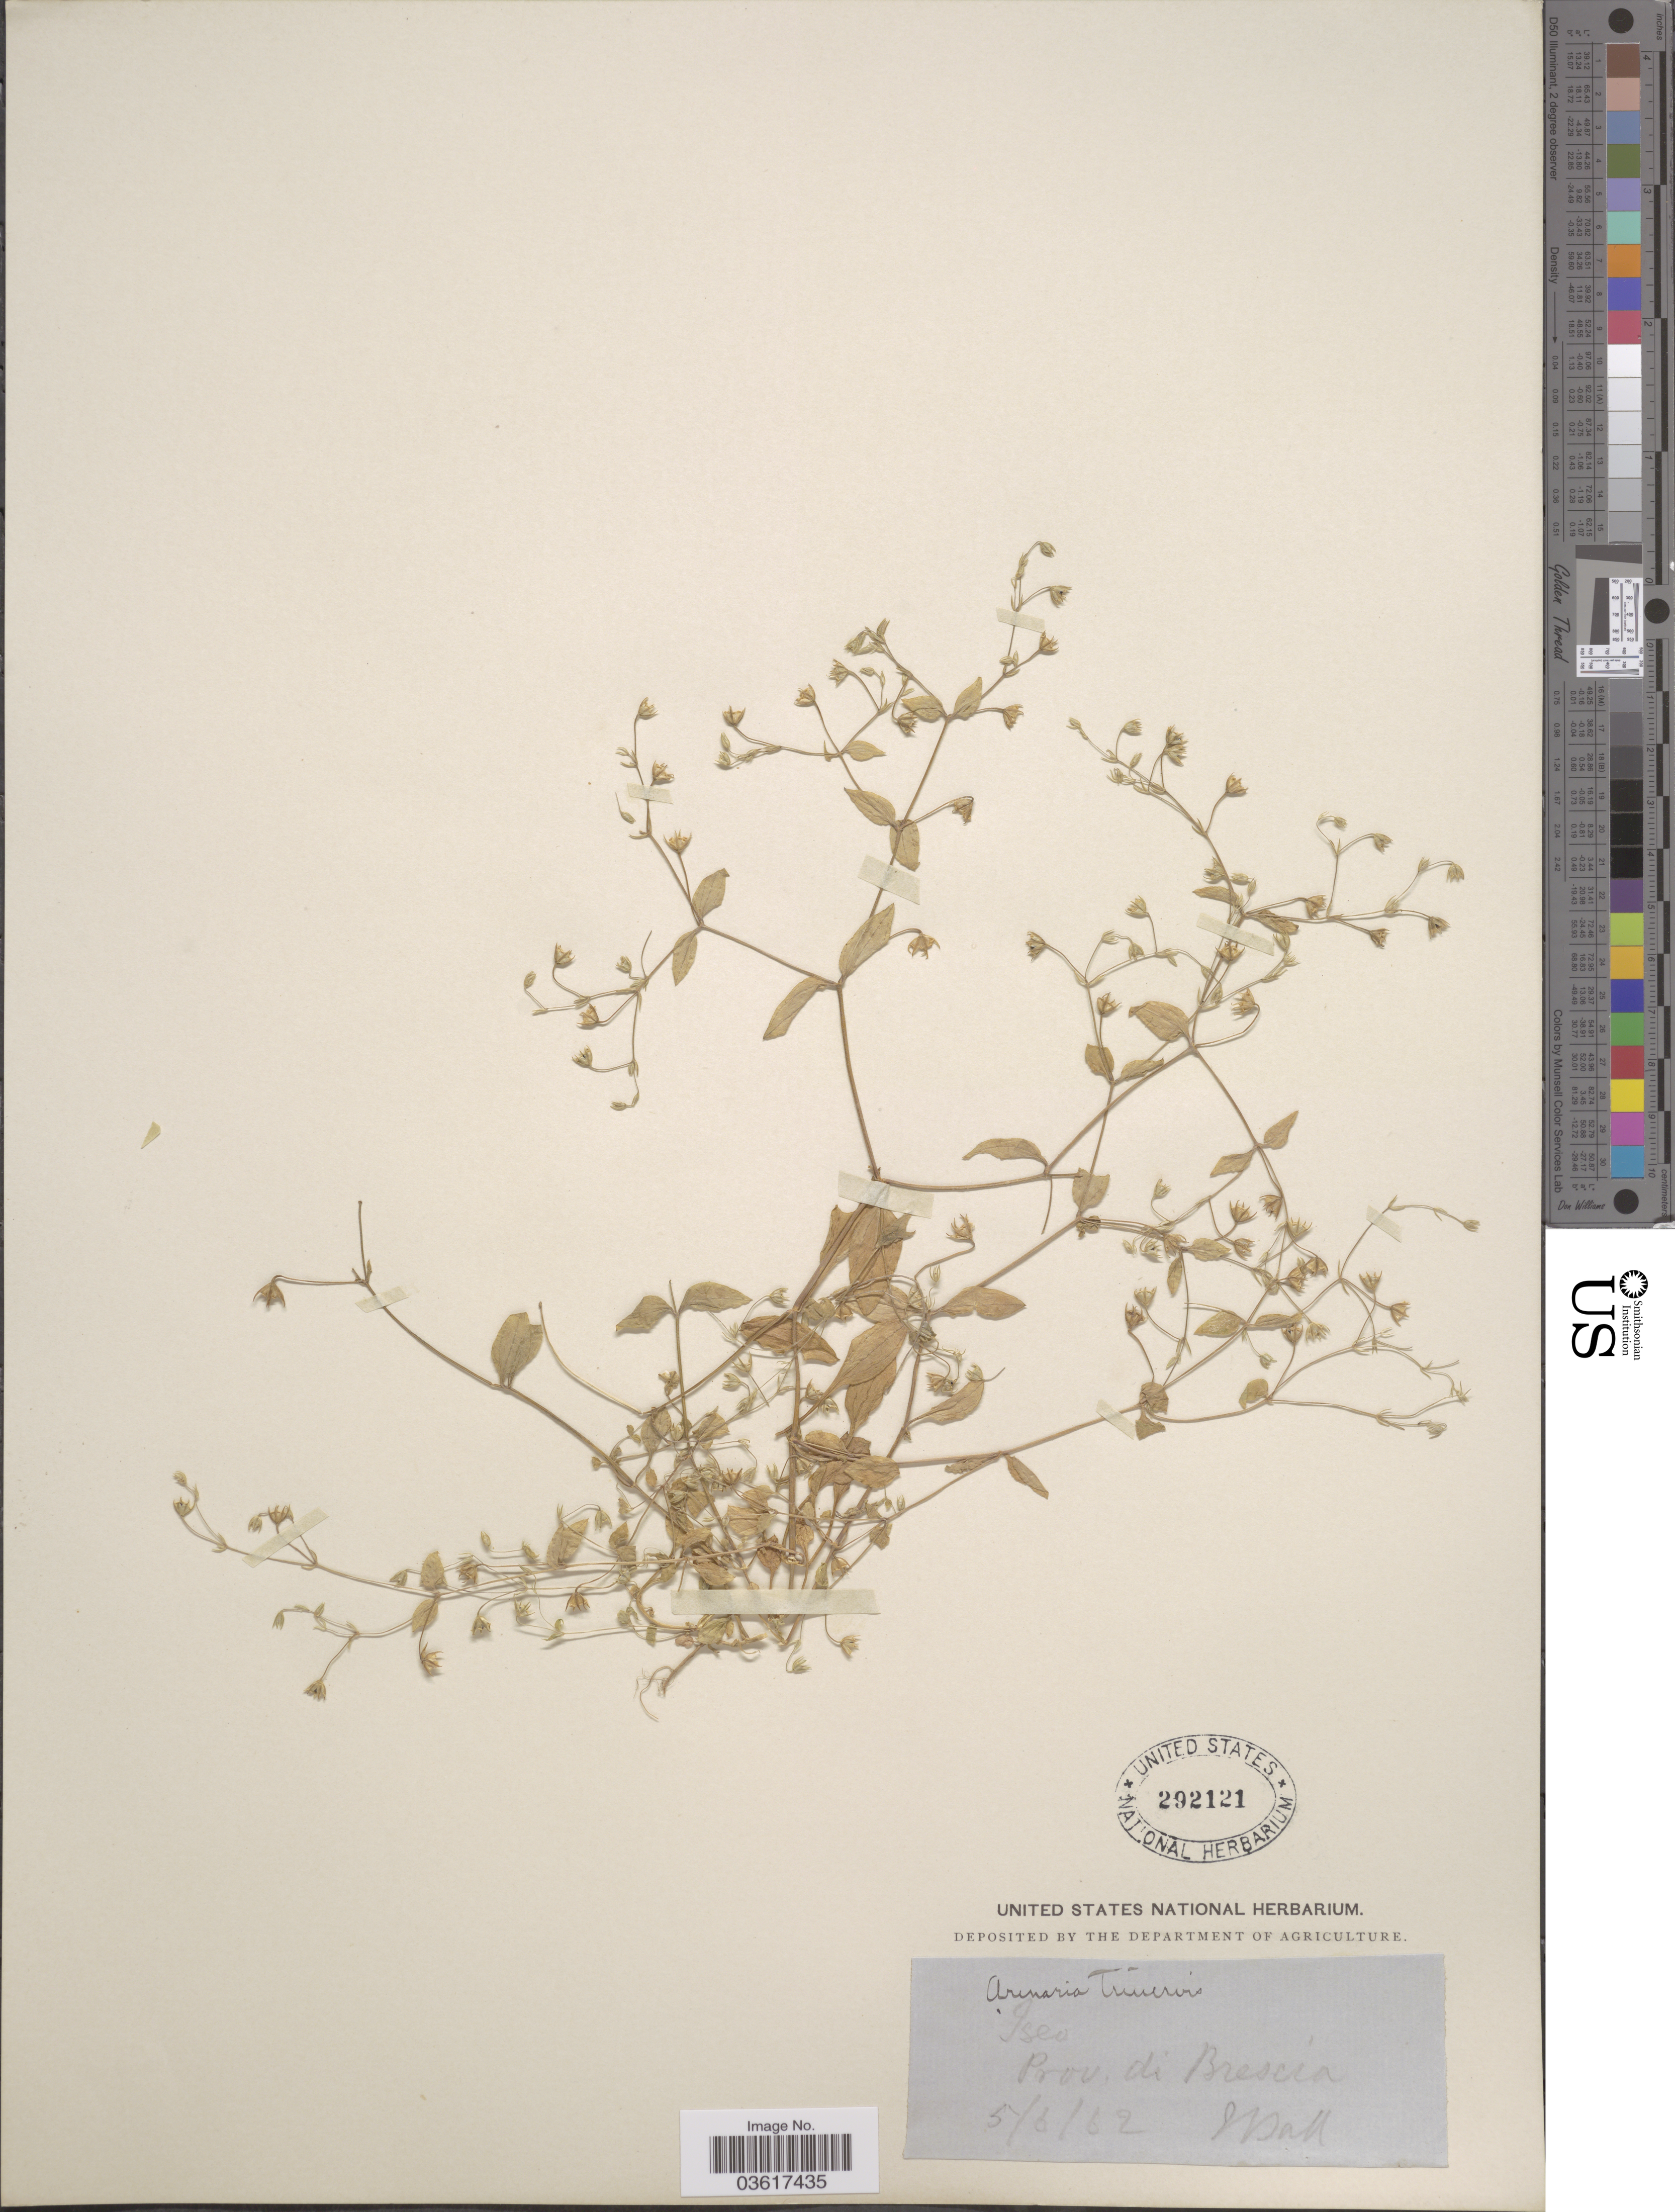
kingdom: Plantae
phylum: Tracheophyta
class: Magnoliopsida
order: Caryophyllales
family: Caryophyllaceae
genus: Moehringia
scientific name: Moehringia trinervia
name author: (L.) Clairv.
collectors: J. Ball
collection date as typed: Transcribed d/m/y: 5/6/62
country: Italy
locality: Iseo [unsure placement] Prov. de Brescia.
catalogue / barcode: US 292121